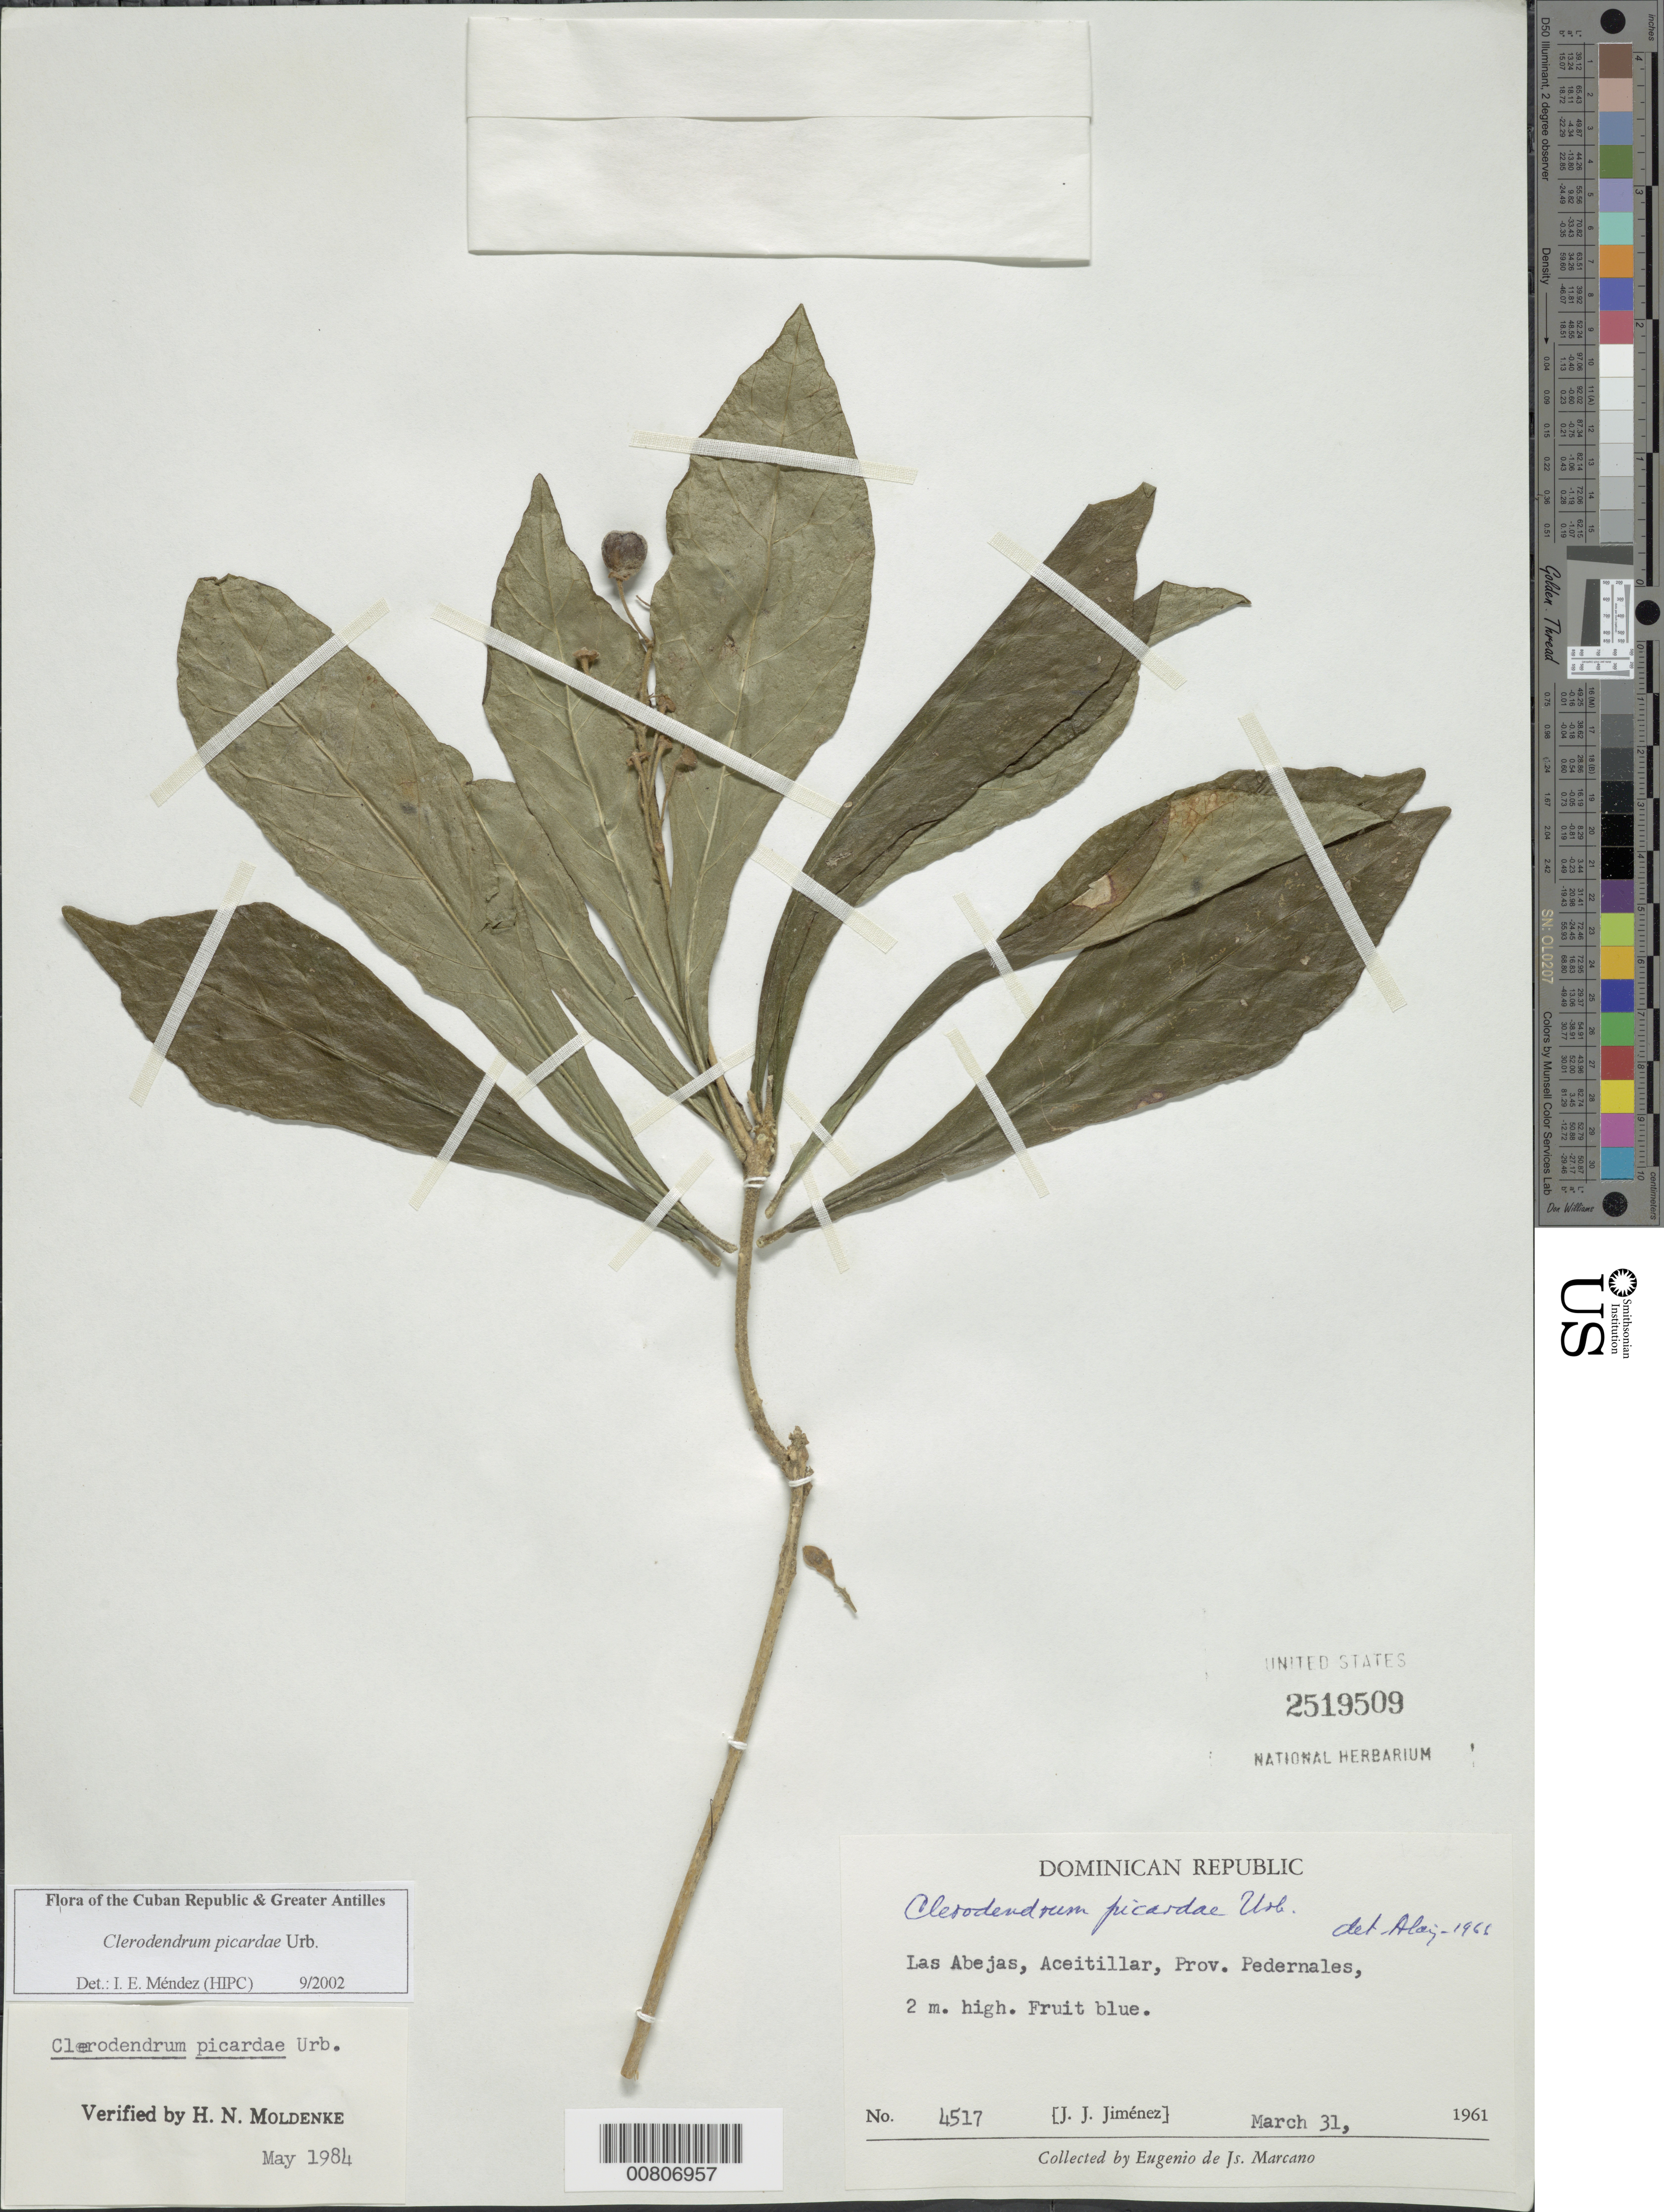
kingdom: Plantae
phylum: Tracheophyta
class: Magnoliopsida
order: Lamiales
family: Lamiaceae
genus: Clerodendrum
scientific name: Clerodendrum picardae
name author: Urb.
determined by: Méndez, Isidro E., (HIPC)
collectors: J. J. Jiménez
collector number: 4517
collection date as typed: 31 Mar 1961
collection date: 1961-03-31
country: Dominican Republic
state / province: Pedernales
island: Hispaniola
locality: Las Abejas, Aceitillar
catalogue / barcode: US 2519509